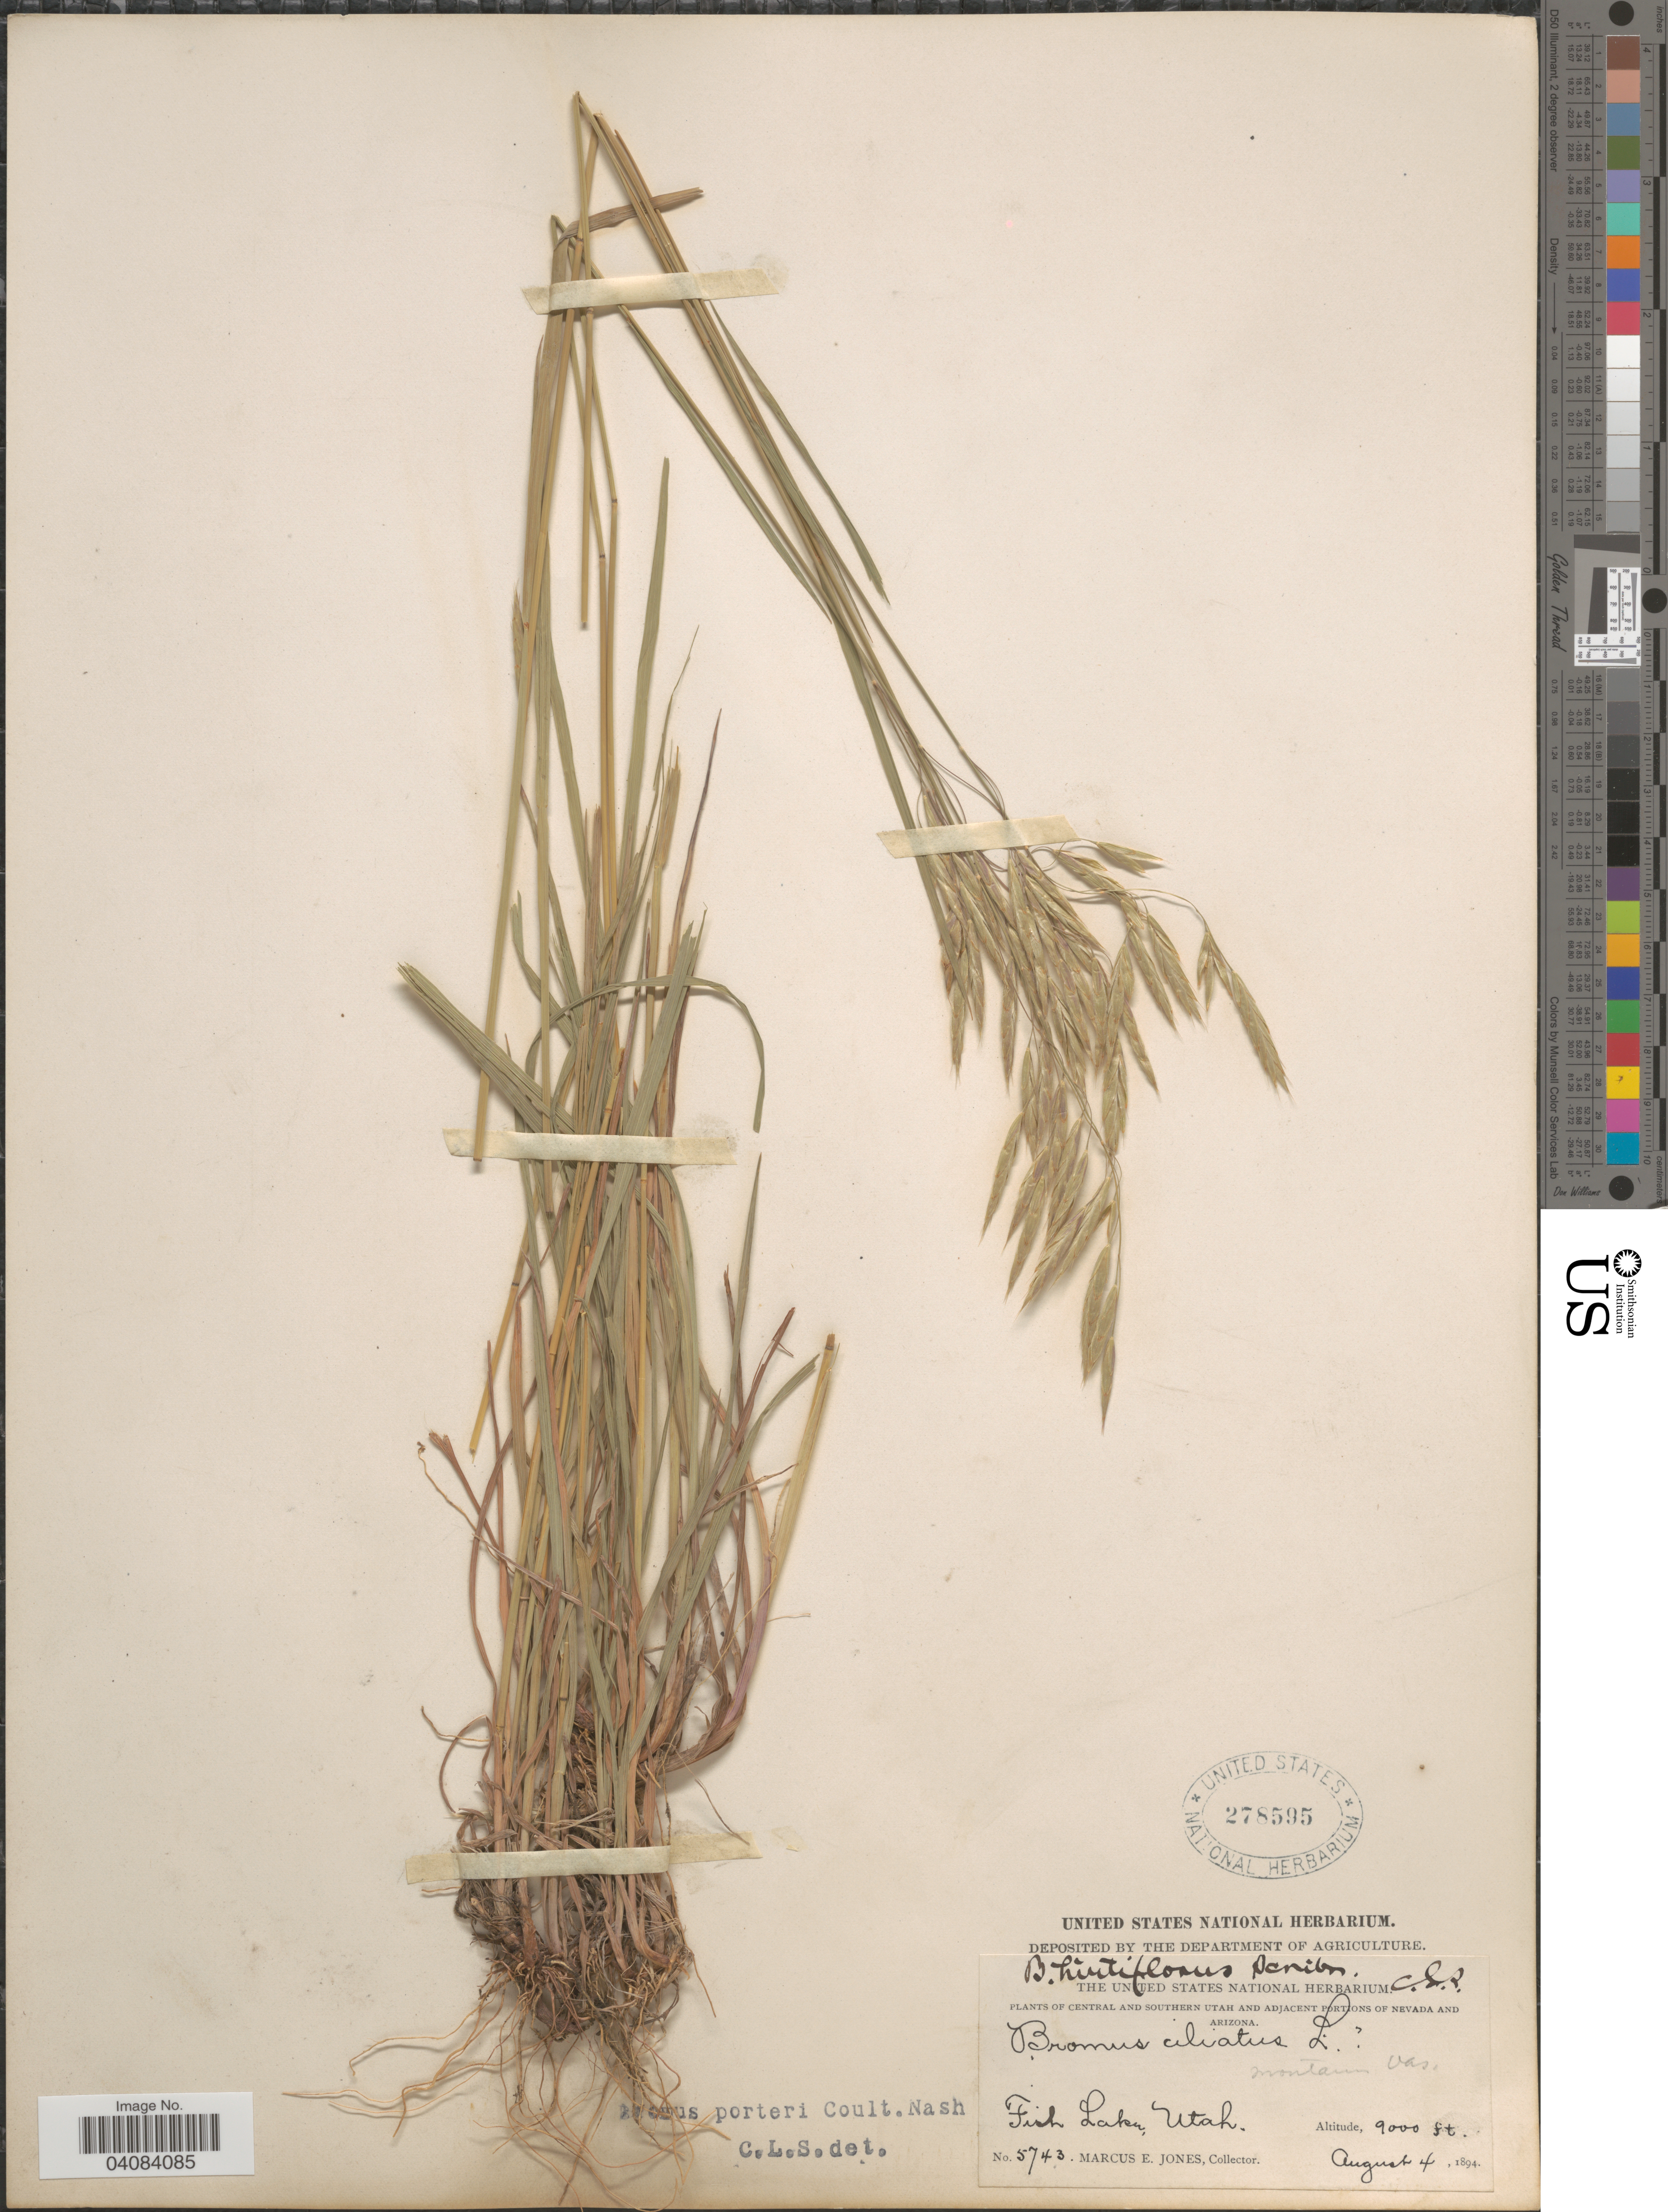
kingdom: Plantae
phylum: Tracheophyta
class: Liliopsida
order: Poales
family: Poaceae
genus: Bromus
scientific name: Bromus porteri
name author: (J.M. Coult.) Nash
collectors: M. E. Jones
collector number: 5743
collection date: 1894-08-04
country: United States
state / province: Utah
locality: Central and Southern Utah. Fish Lake.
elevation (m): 2743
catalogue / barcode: US 278595